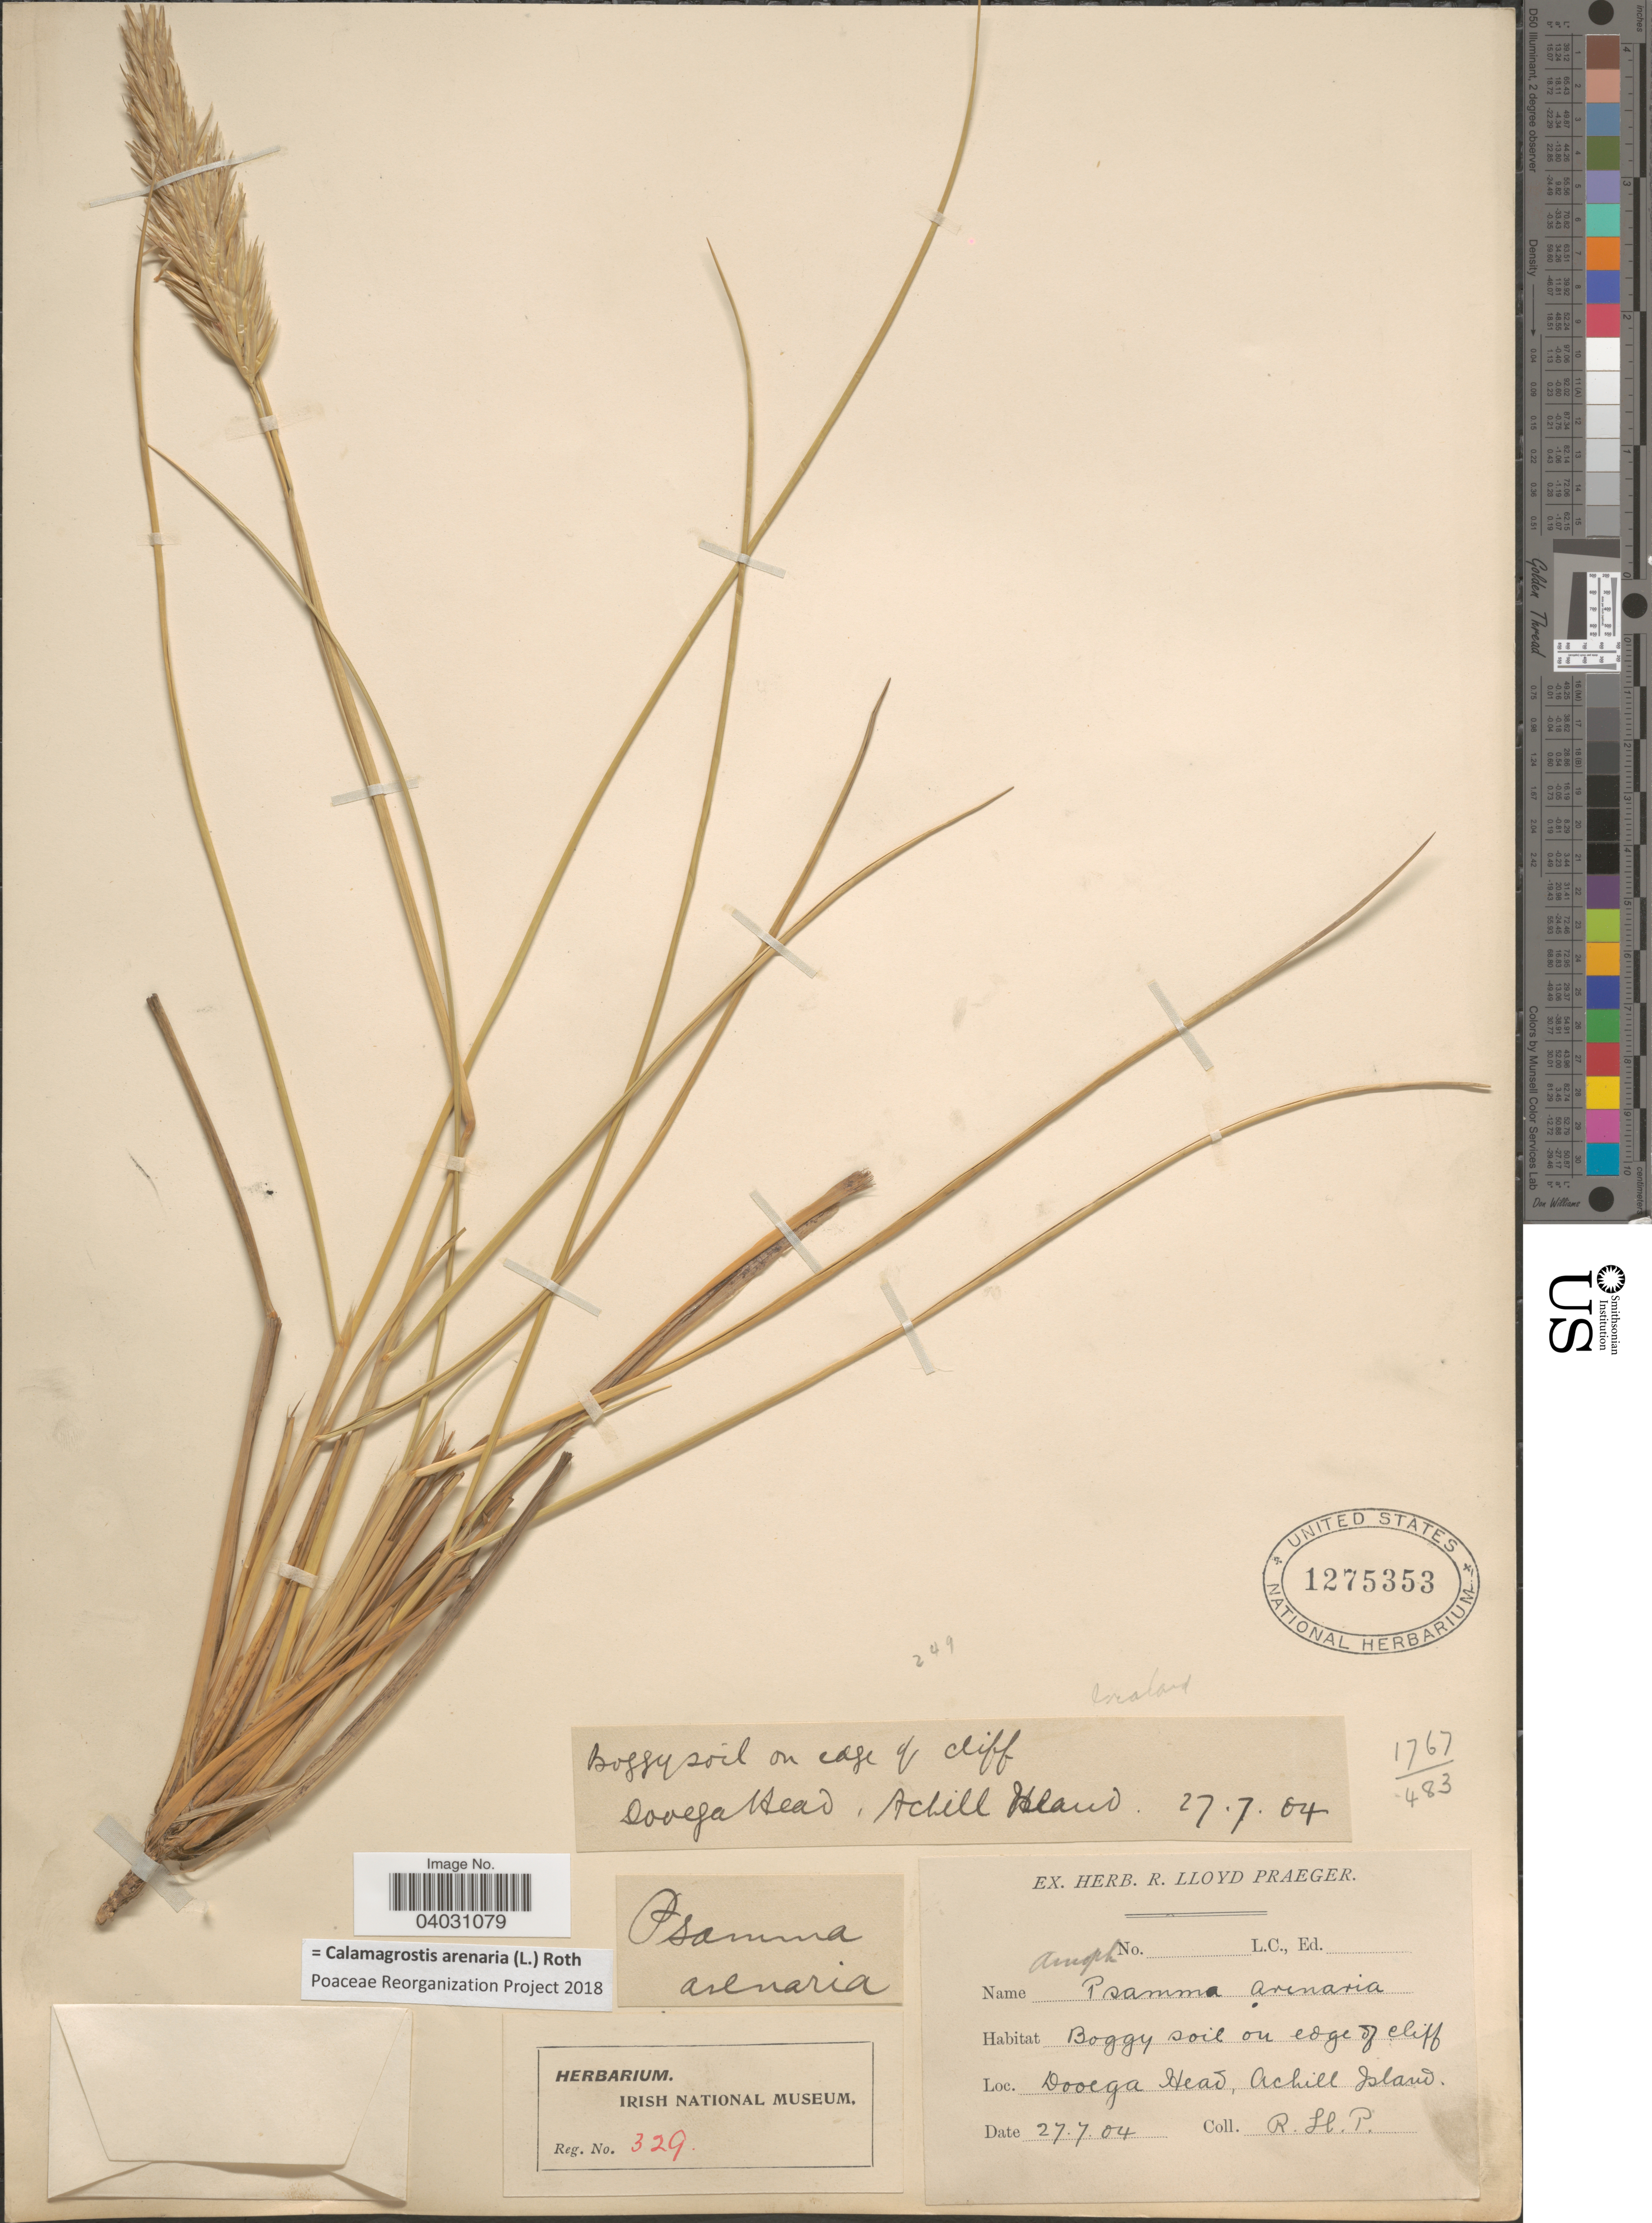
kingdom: Plantae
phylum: Tracheophyta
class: Liliopsida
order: Poales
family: Poaceae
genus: Calamagrostis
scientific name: Calamagrostis arenaria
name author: (L.) Roth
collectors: R. Praeger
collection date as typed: Transcribed d/m/y: 27/7/4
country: Ireland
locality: Dooega Head, Achill Island.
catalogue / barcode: US 1275353